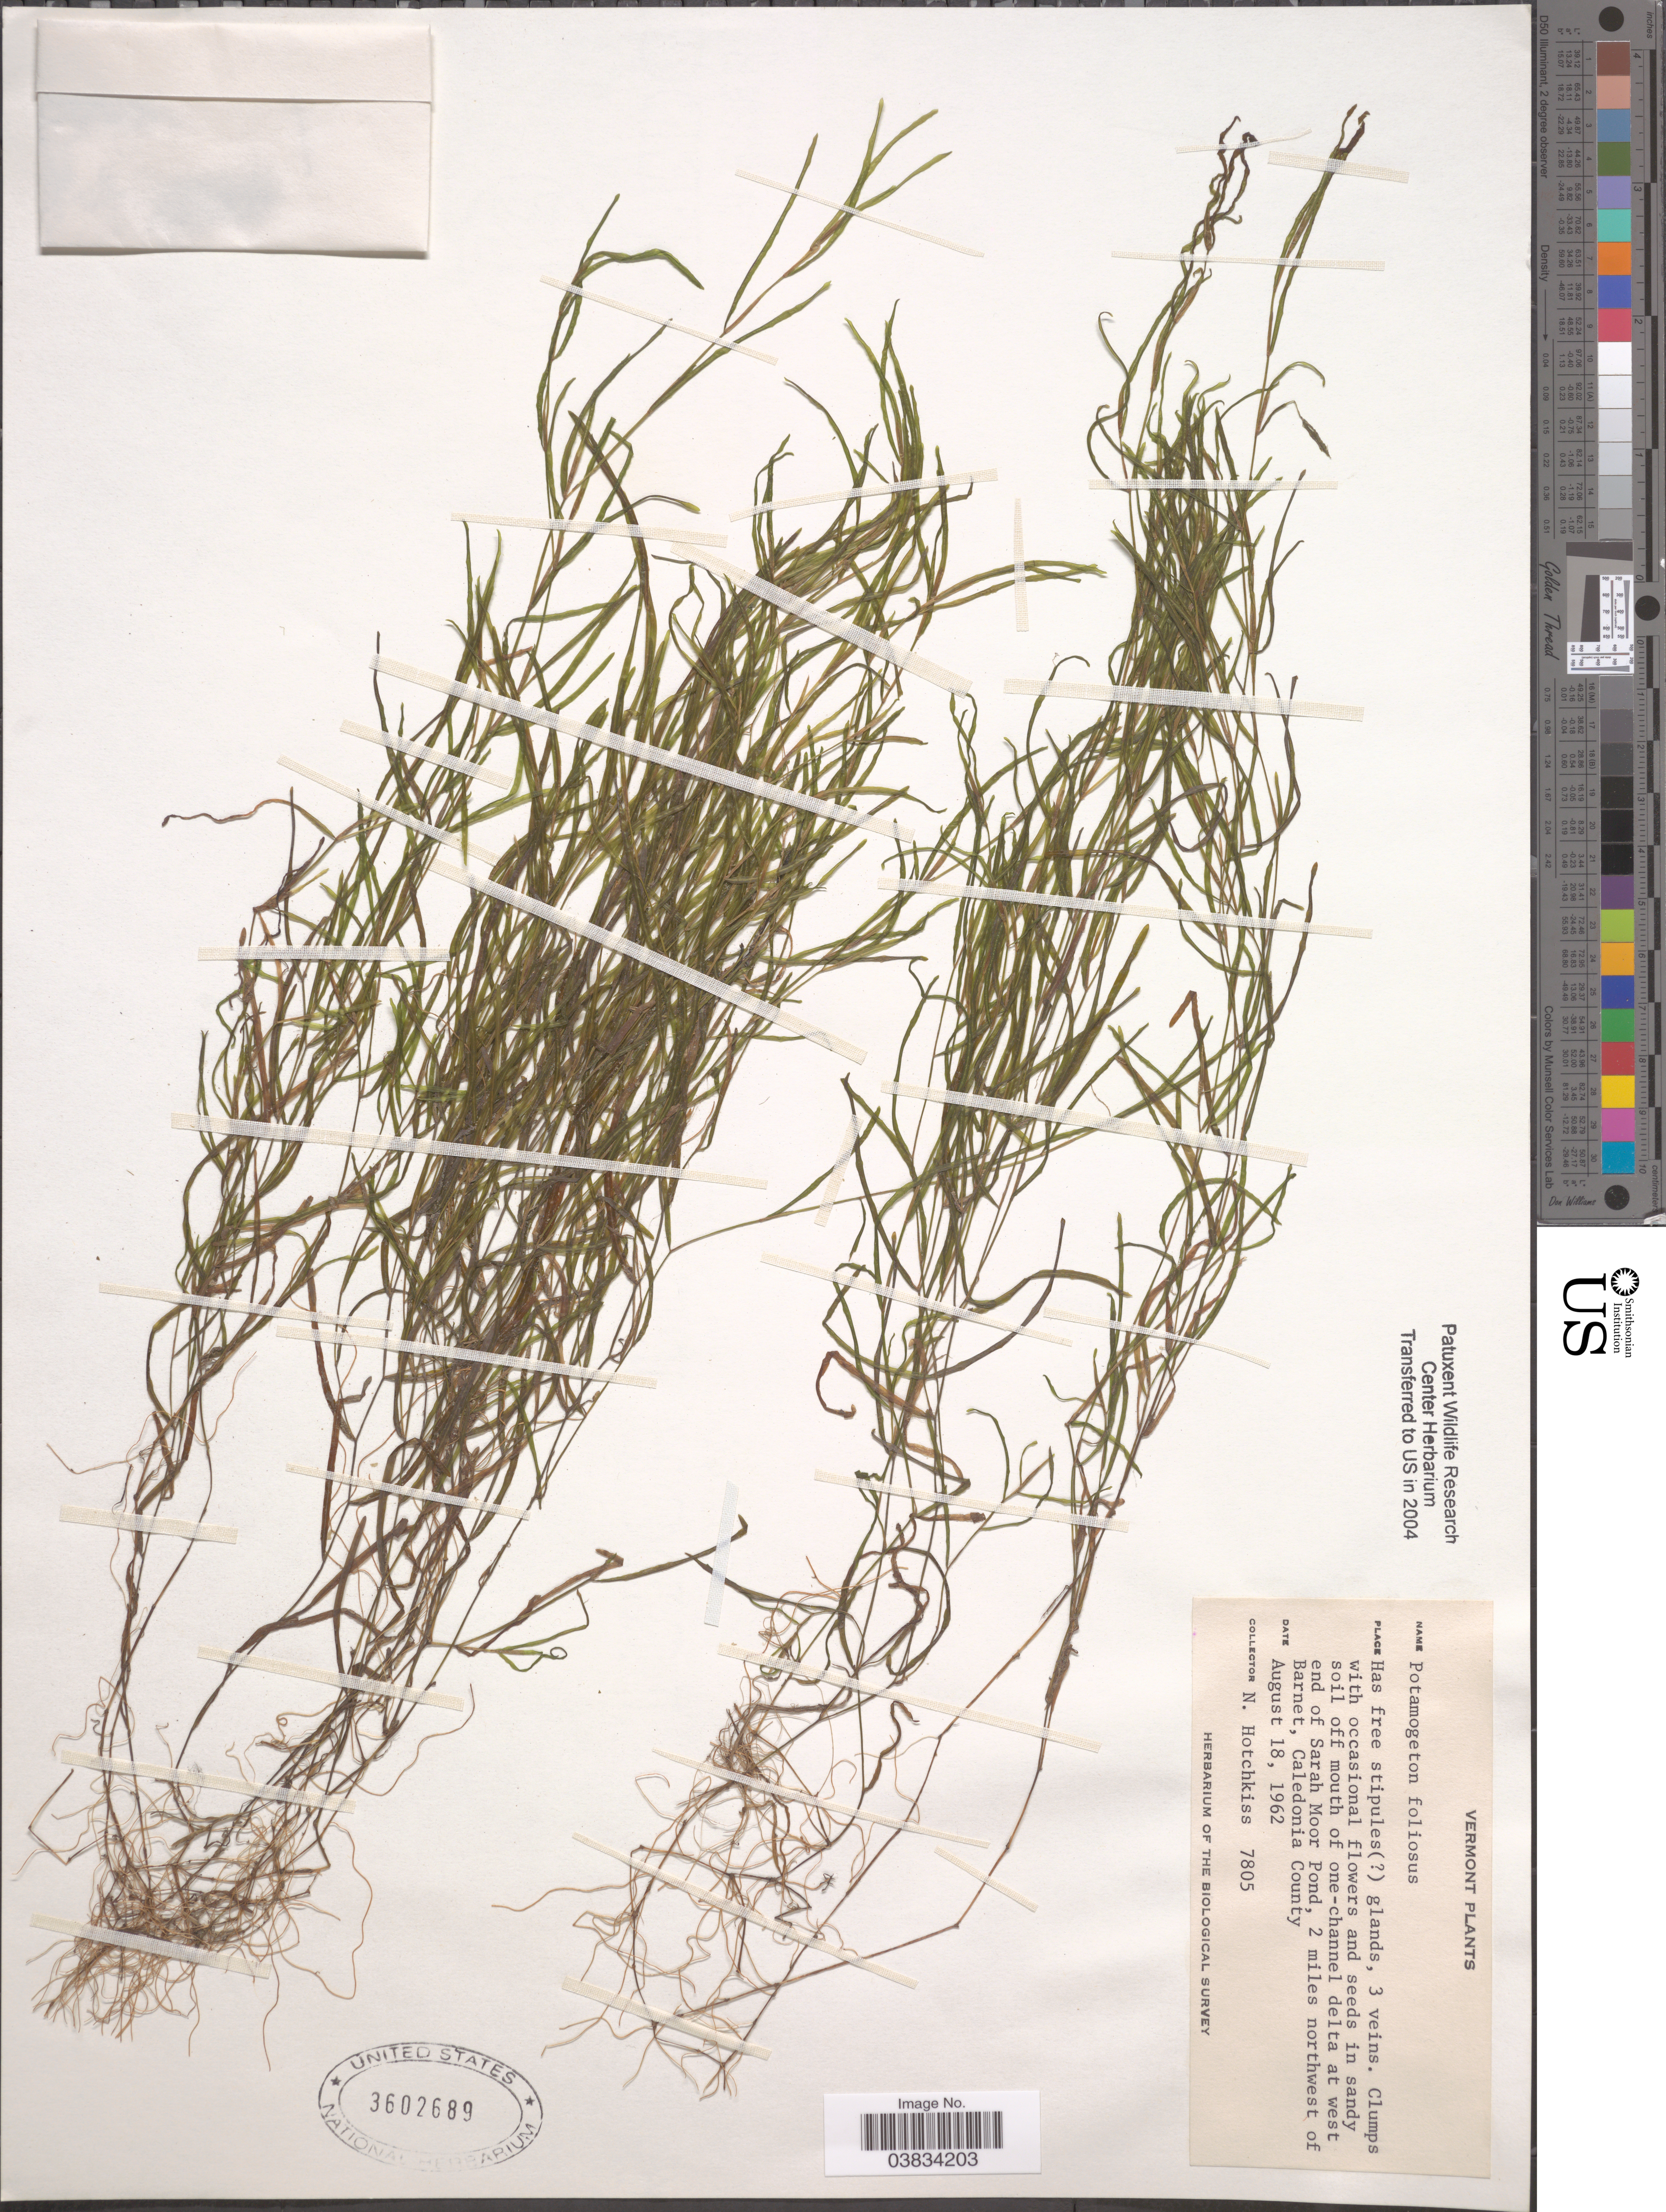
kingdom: Plantae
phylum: Tracheophyta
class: Liliopsida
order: Alismatales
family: Potamogetonaceae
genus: Potamogeton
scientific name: Potamogeton foliosus var. foliosus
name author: Raf.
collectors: N. Hotchkiss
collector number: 7805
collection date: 1962-08-18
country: United States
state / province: Vermont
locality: At west end of Sarah Moor Pond, 2 miles northwest of Barnet, Caledonia County.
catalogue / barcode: US 3602689